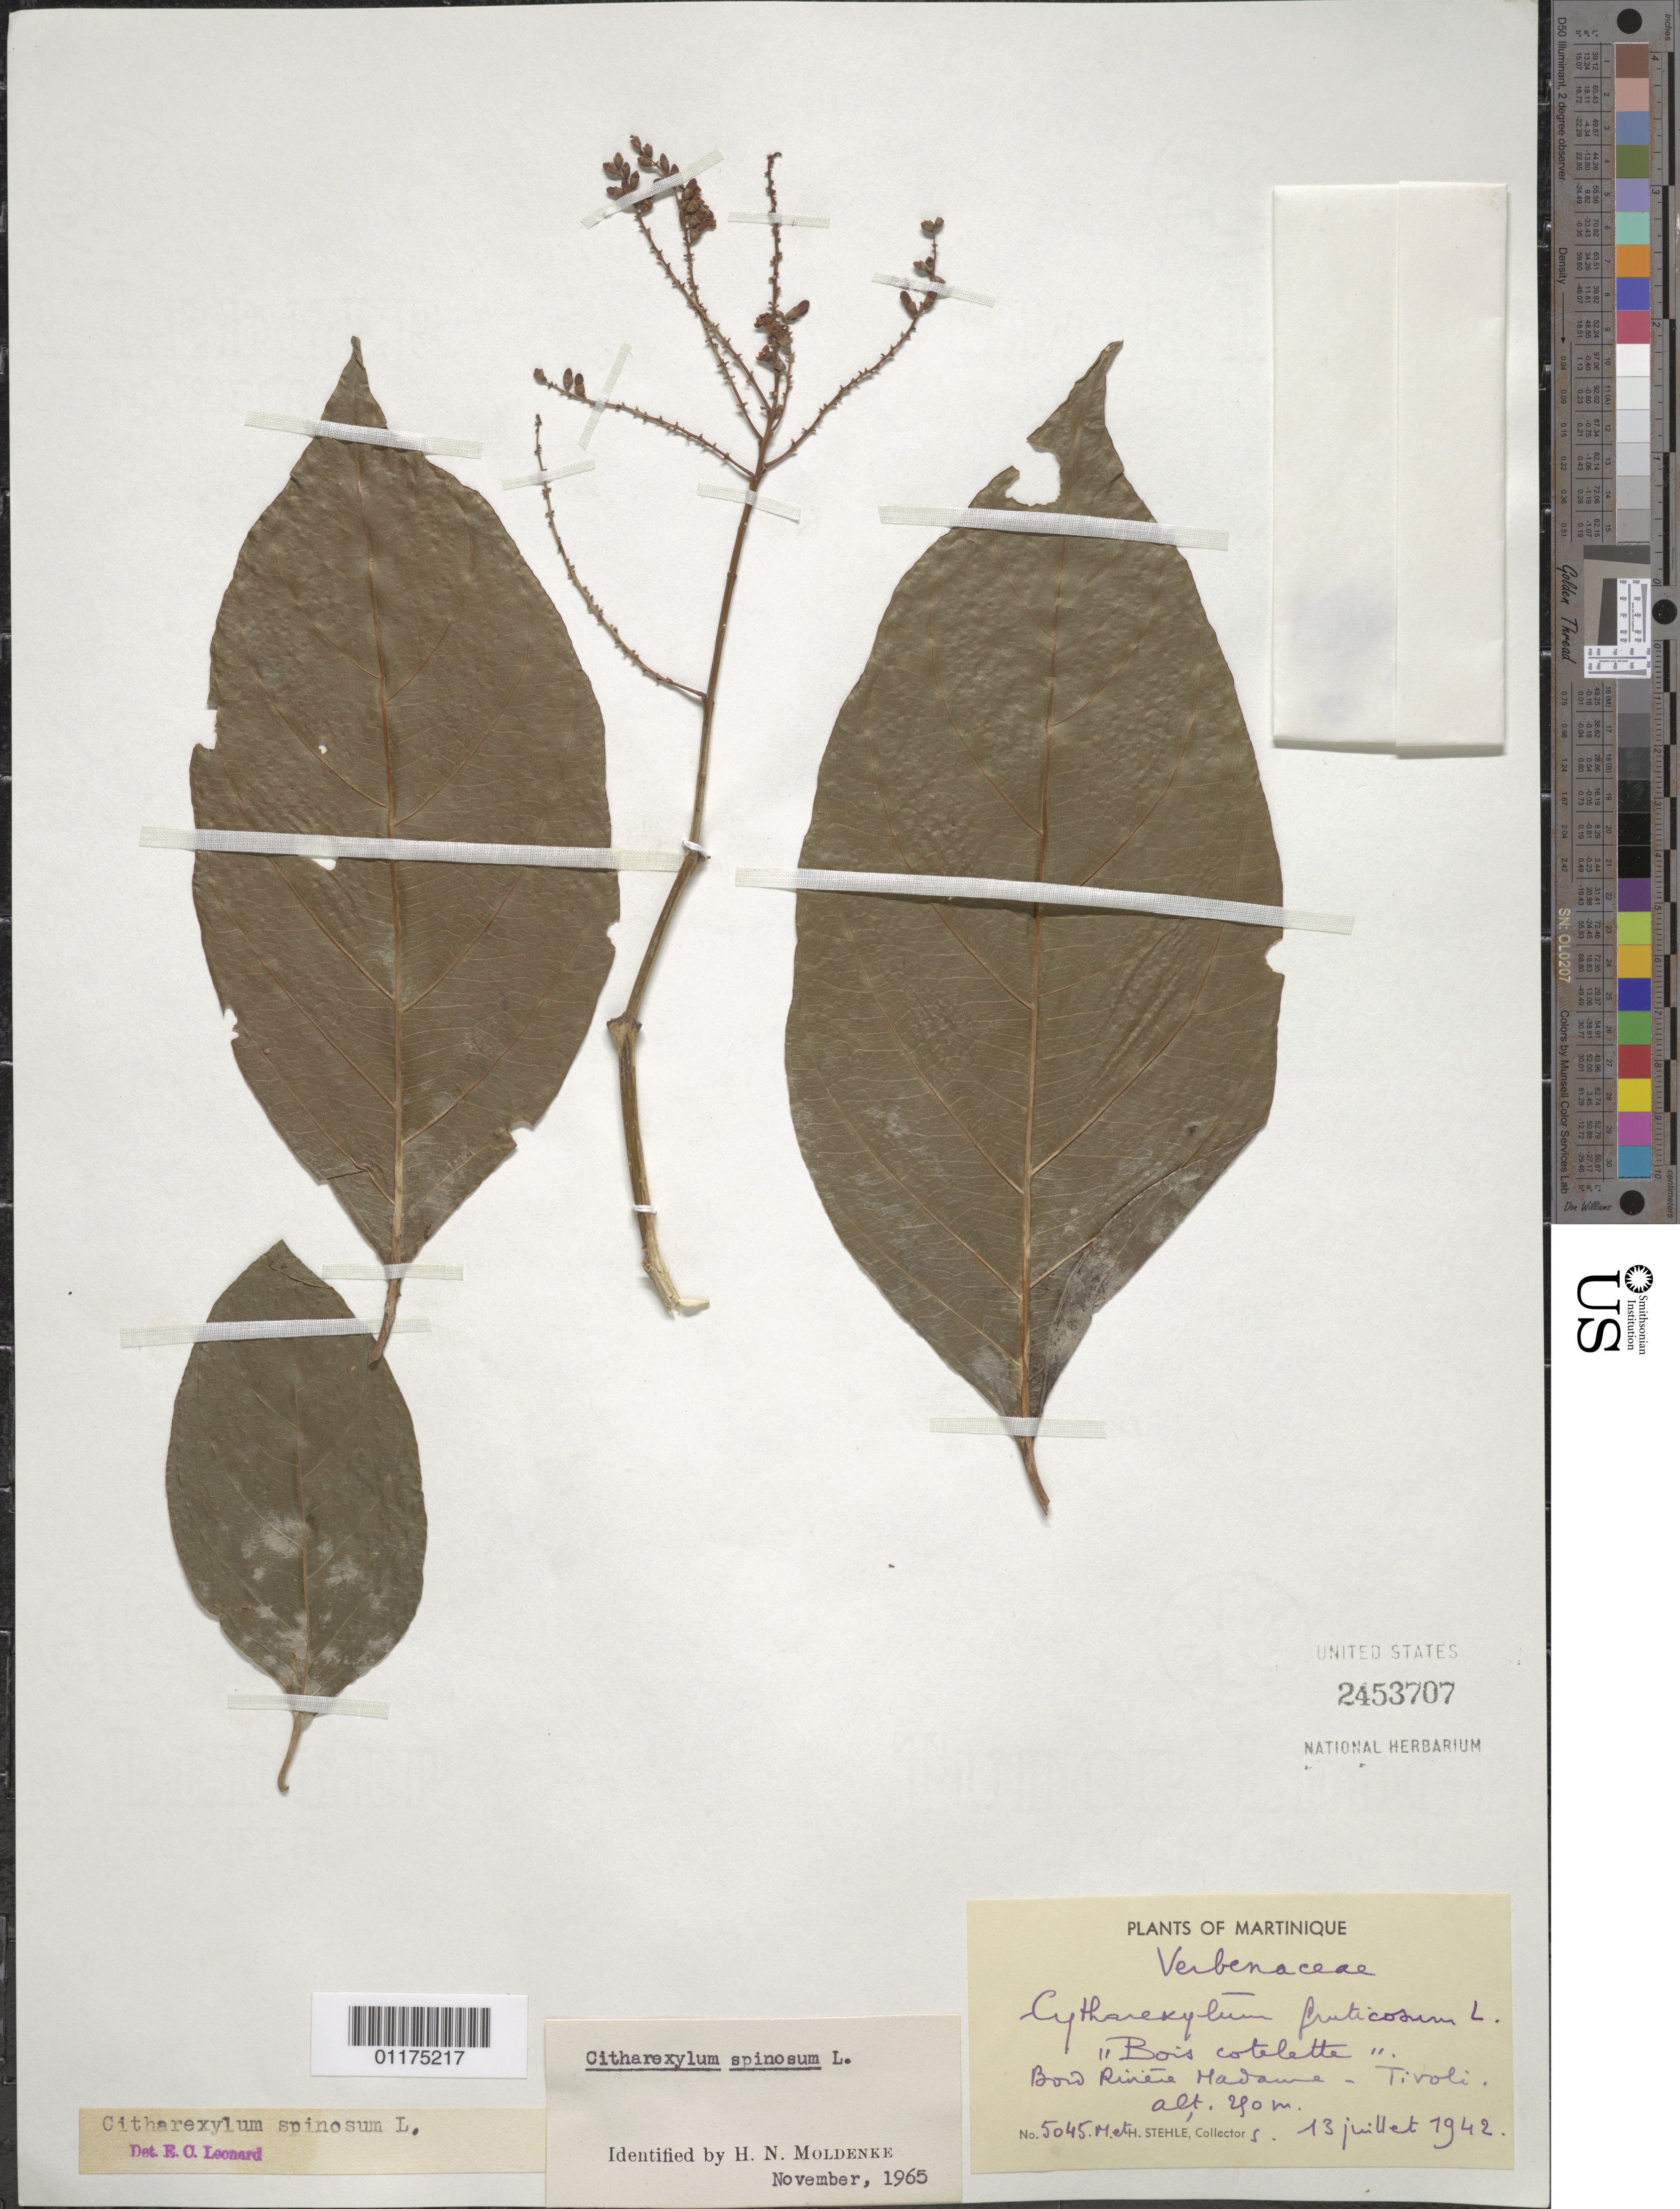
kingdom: Plantae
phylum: Tracheophyta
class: Magnoliopsida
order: Lamiales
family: Verbenaceae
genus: Citharexylum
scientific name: Citharexylum spinosum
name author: L.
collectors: H. Stehlé & M. Stehlé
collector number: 5045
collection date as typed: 13 Jul 1942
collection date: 1942-07-13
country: Martinique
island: Martinique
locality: Bois Cotlette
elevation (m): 280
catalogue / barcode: US 2453703